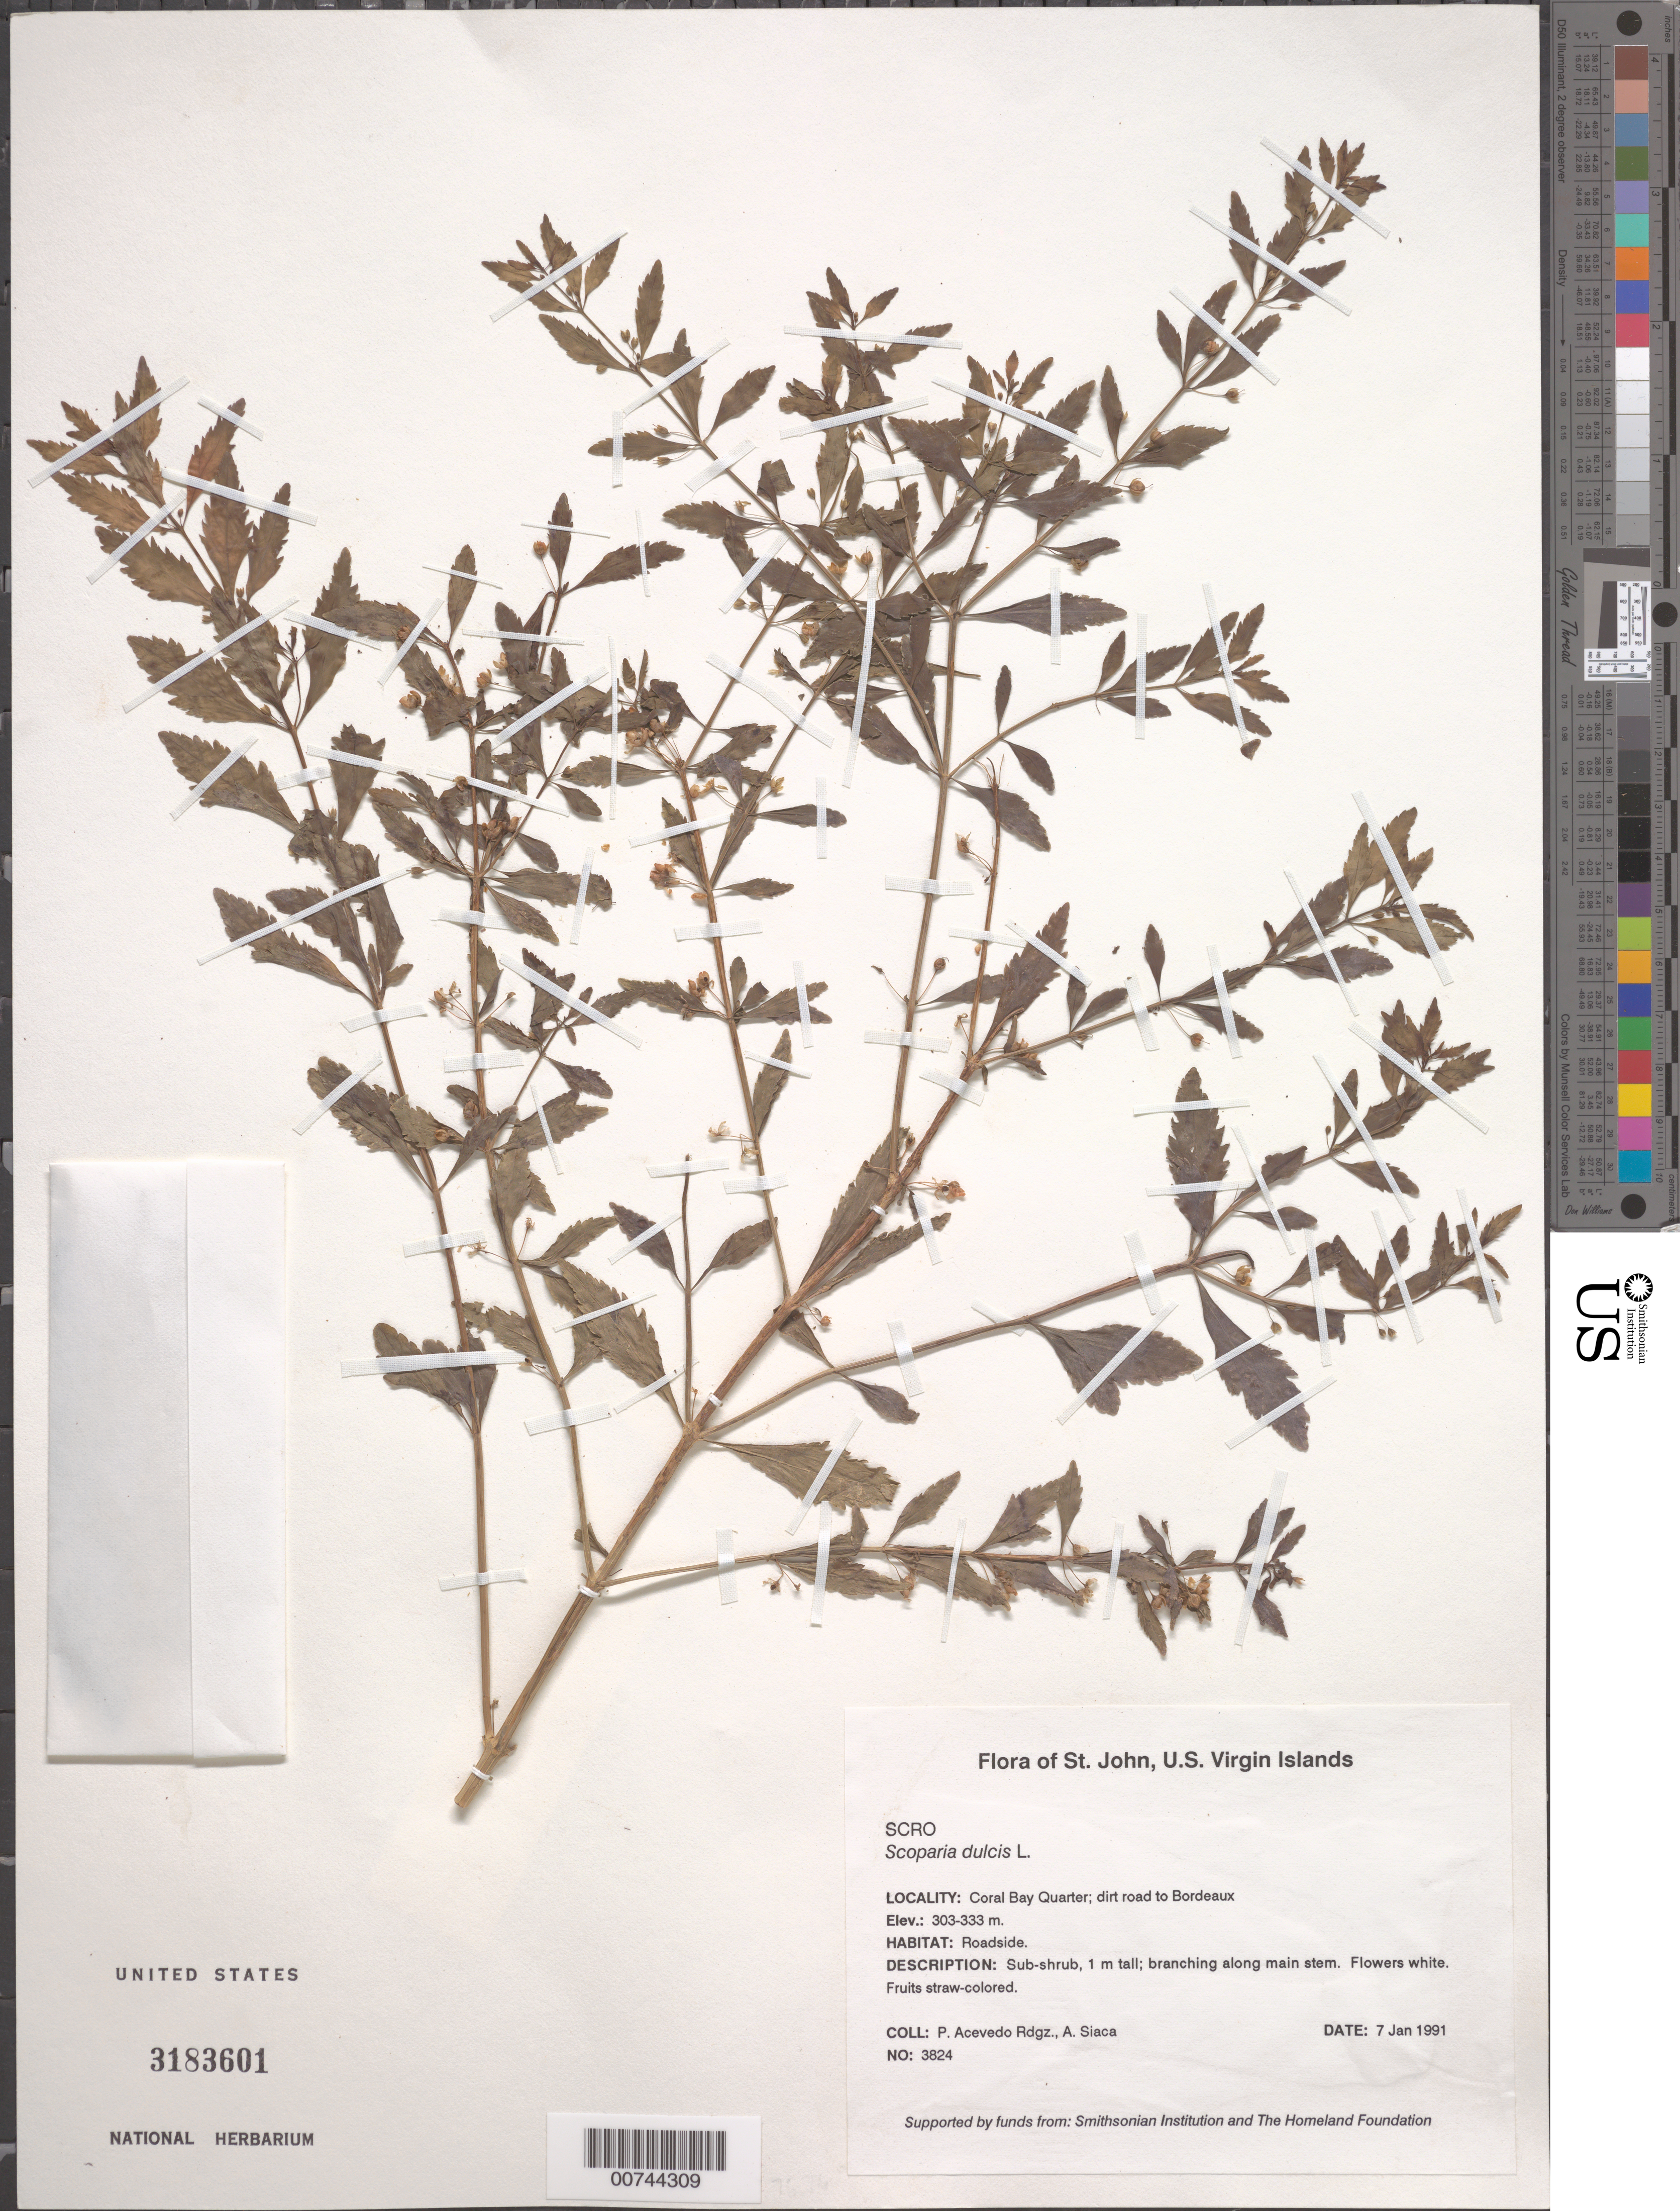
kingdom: Plantae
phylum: Tracheophyta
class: Magnoliopsida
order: Lamiales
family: Plantaginaceae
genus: Scoparia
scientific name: Scoparia dulcis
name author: L.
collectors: P. Acevedo-Rodr. & A. Siaca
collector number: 3824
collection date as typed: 07 Jan 1991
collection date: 1991-01-07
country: U.S. Virgin Islands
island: St. John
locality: Coral Bay Quarter; dirt road to Bordeaux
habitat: Roadside.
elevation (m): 303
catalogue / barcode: US 3183601